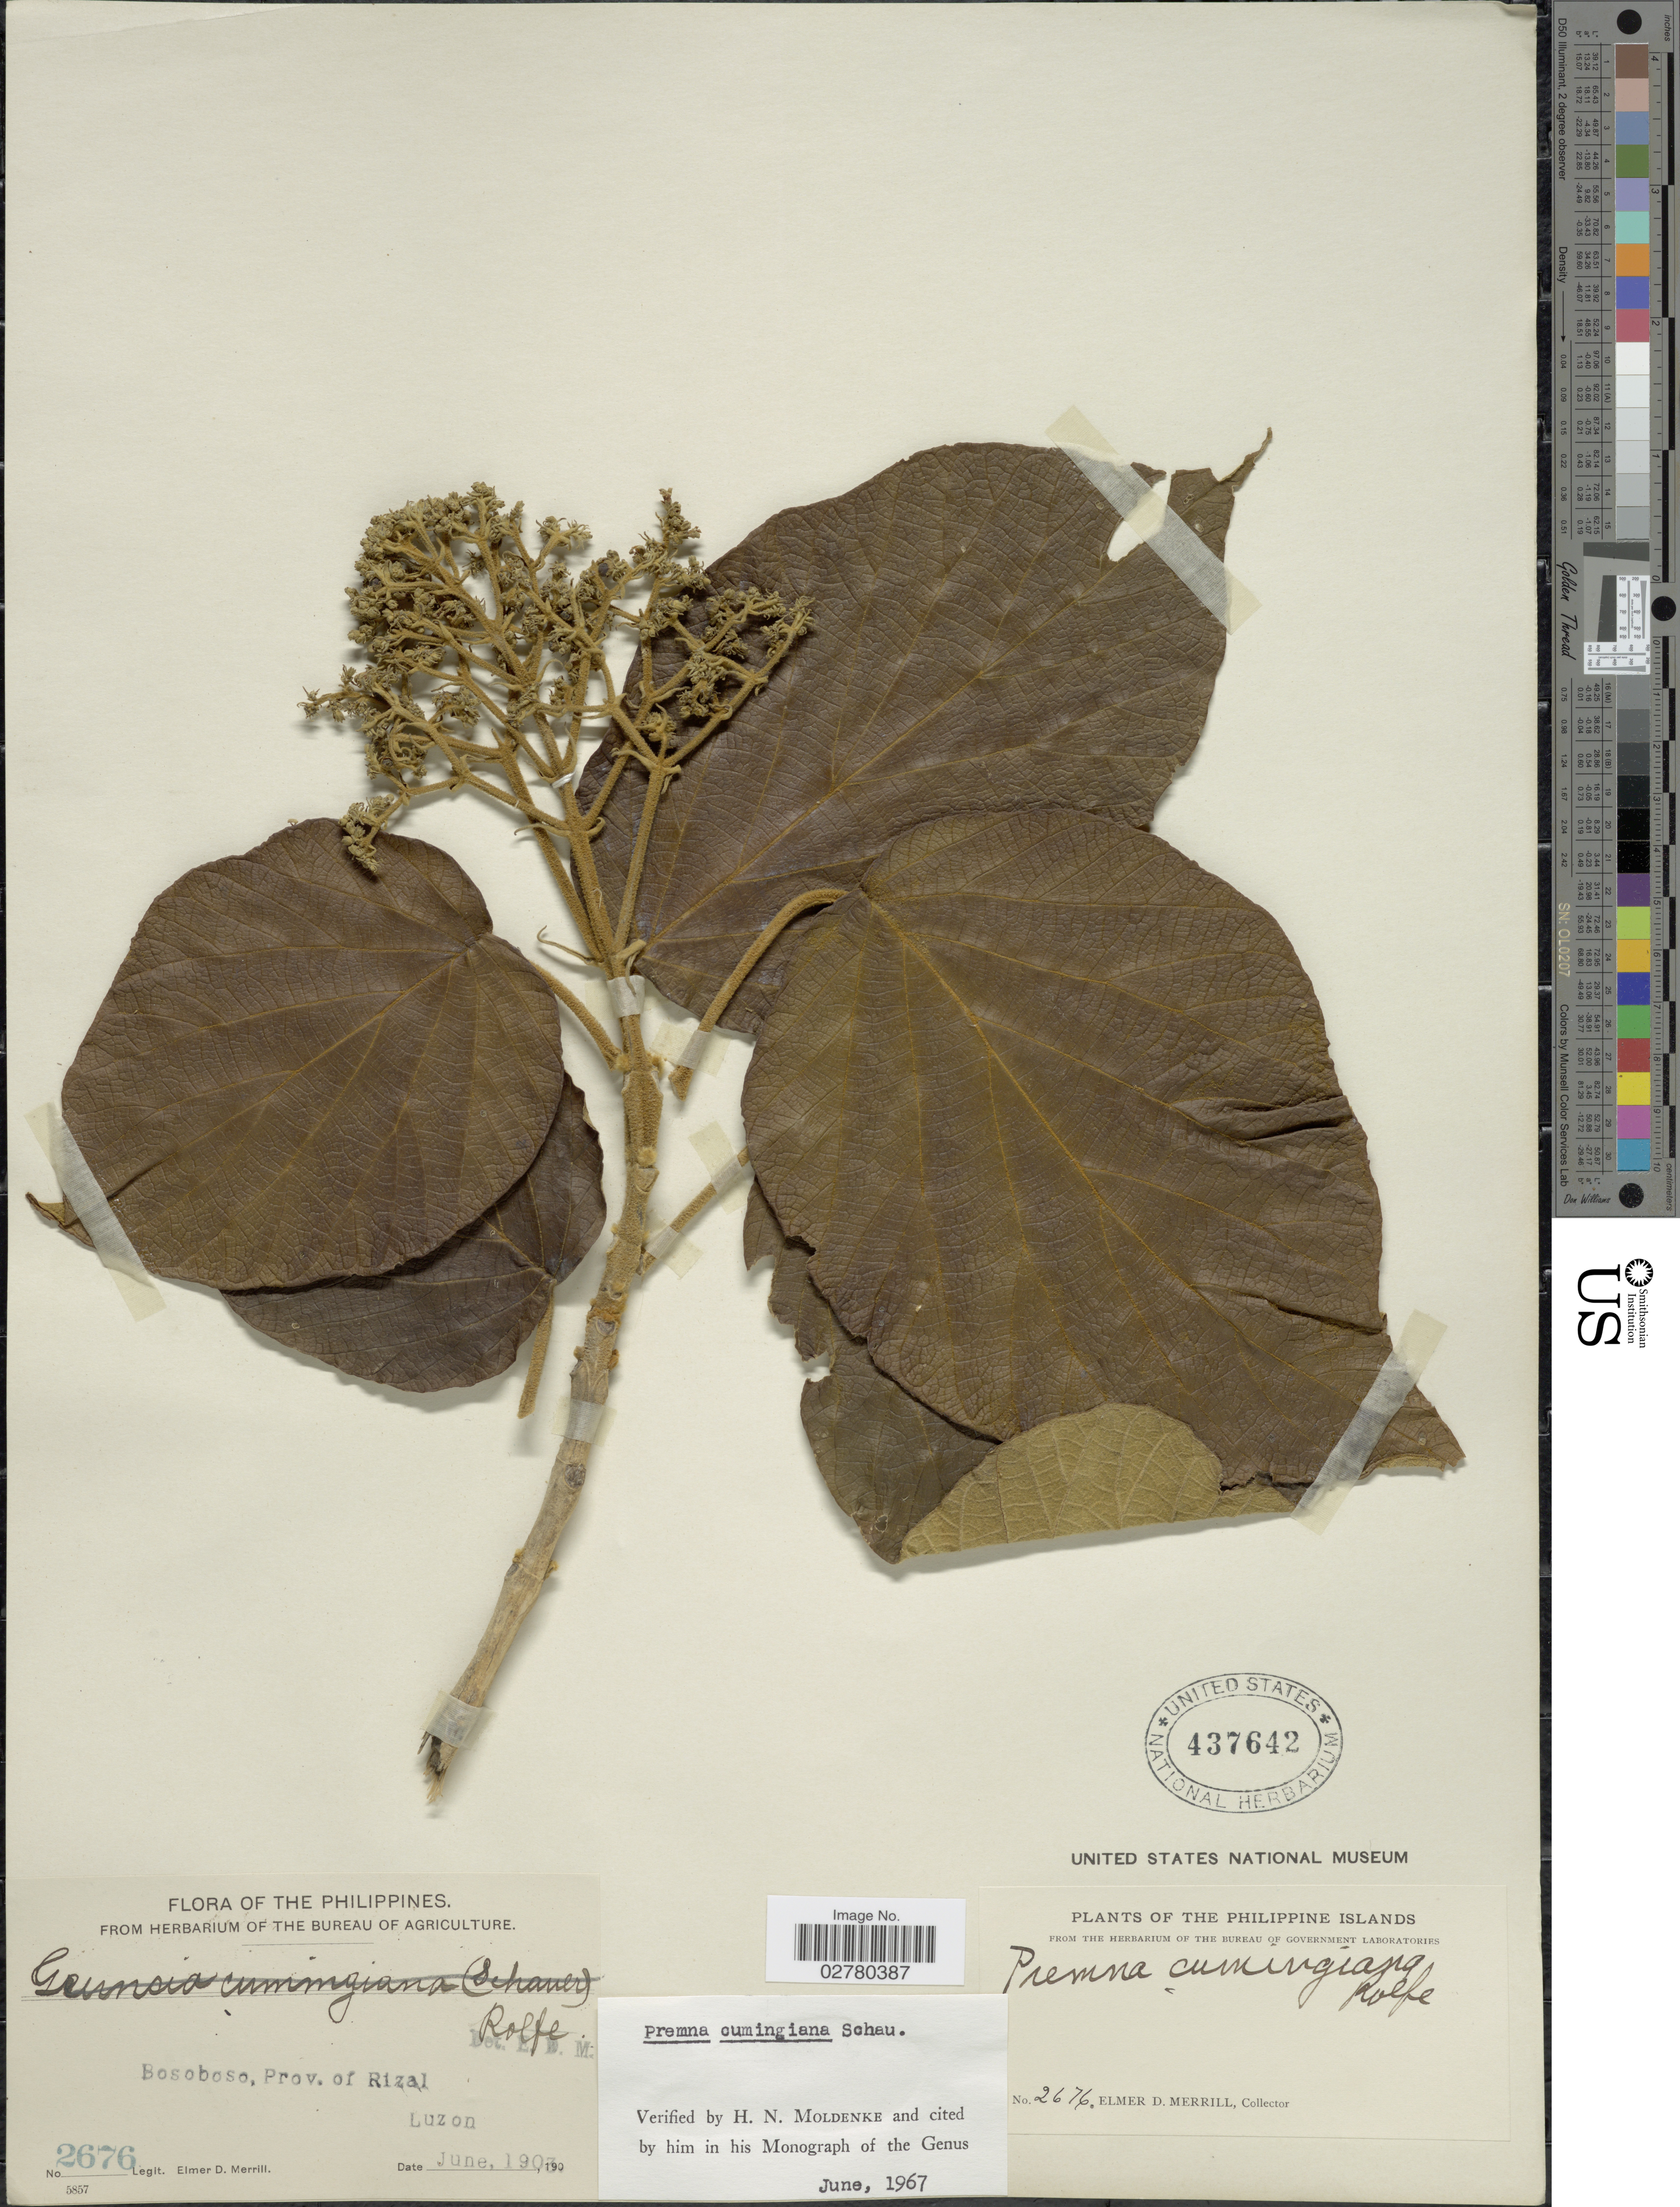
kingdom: Plantae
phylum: Tracheophyta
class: Magnoliopsida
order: Lamiales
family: Lamiaceae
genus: Premna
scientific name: Premna cumingiana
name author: Schauer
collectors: E. D. Merrill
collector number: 2676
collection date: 1903-06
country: Philippines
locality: Bosoboso, Prov. of Rizal, Luzon.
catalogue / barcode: US 437642